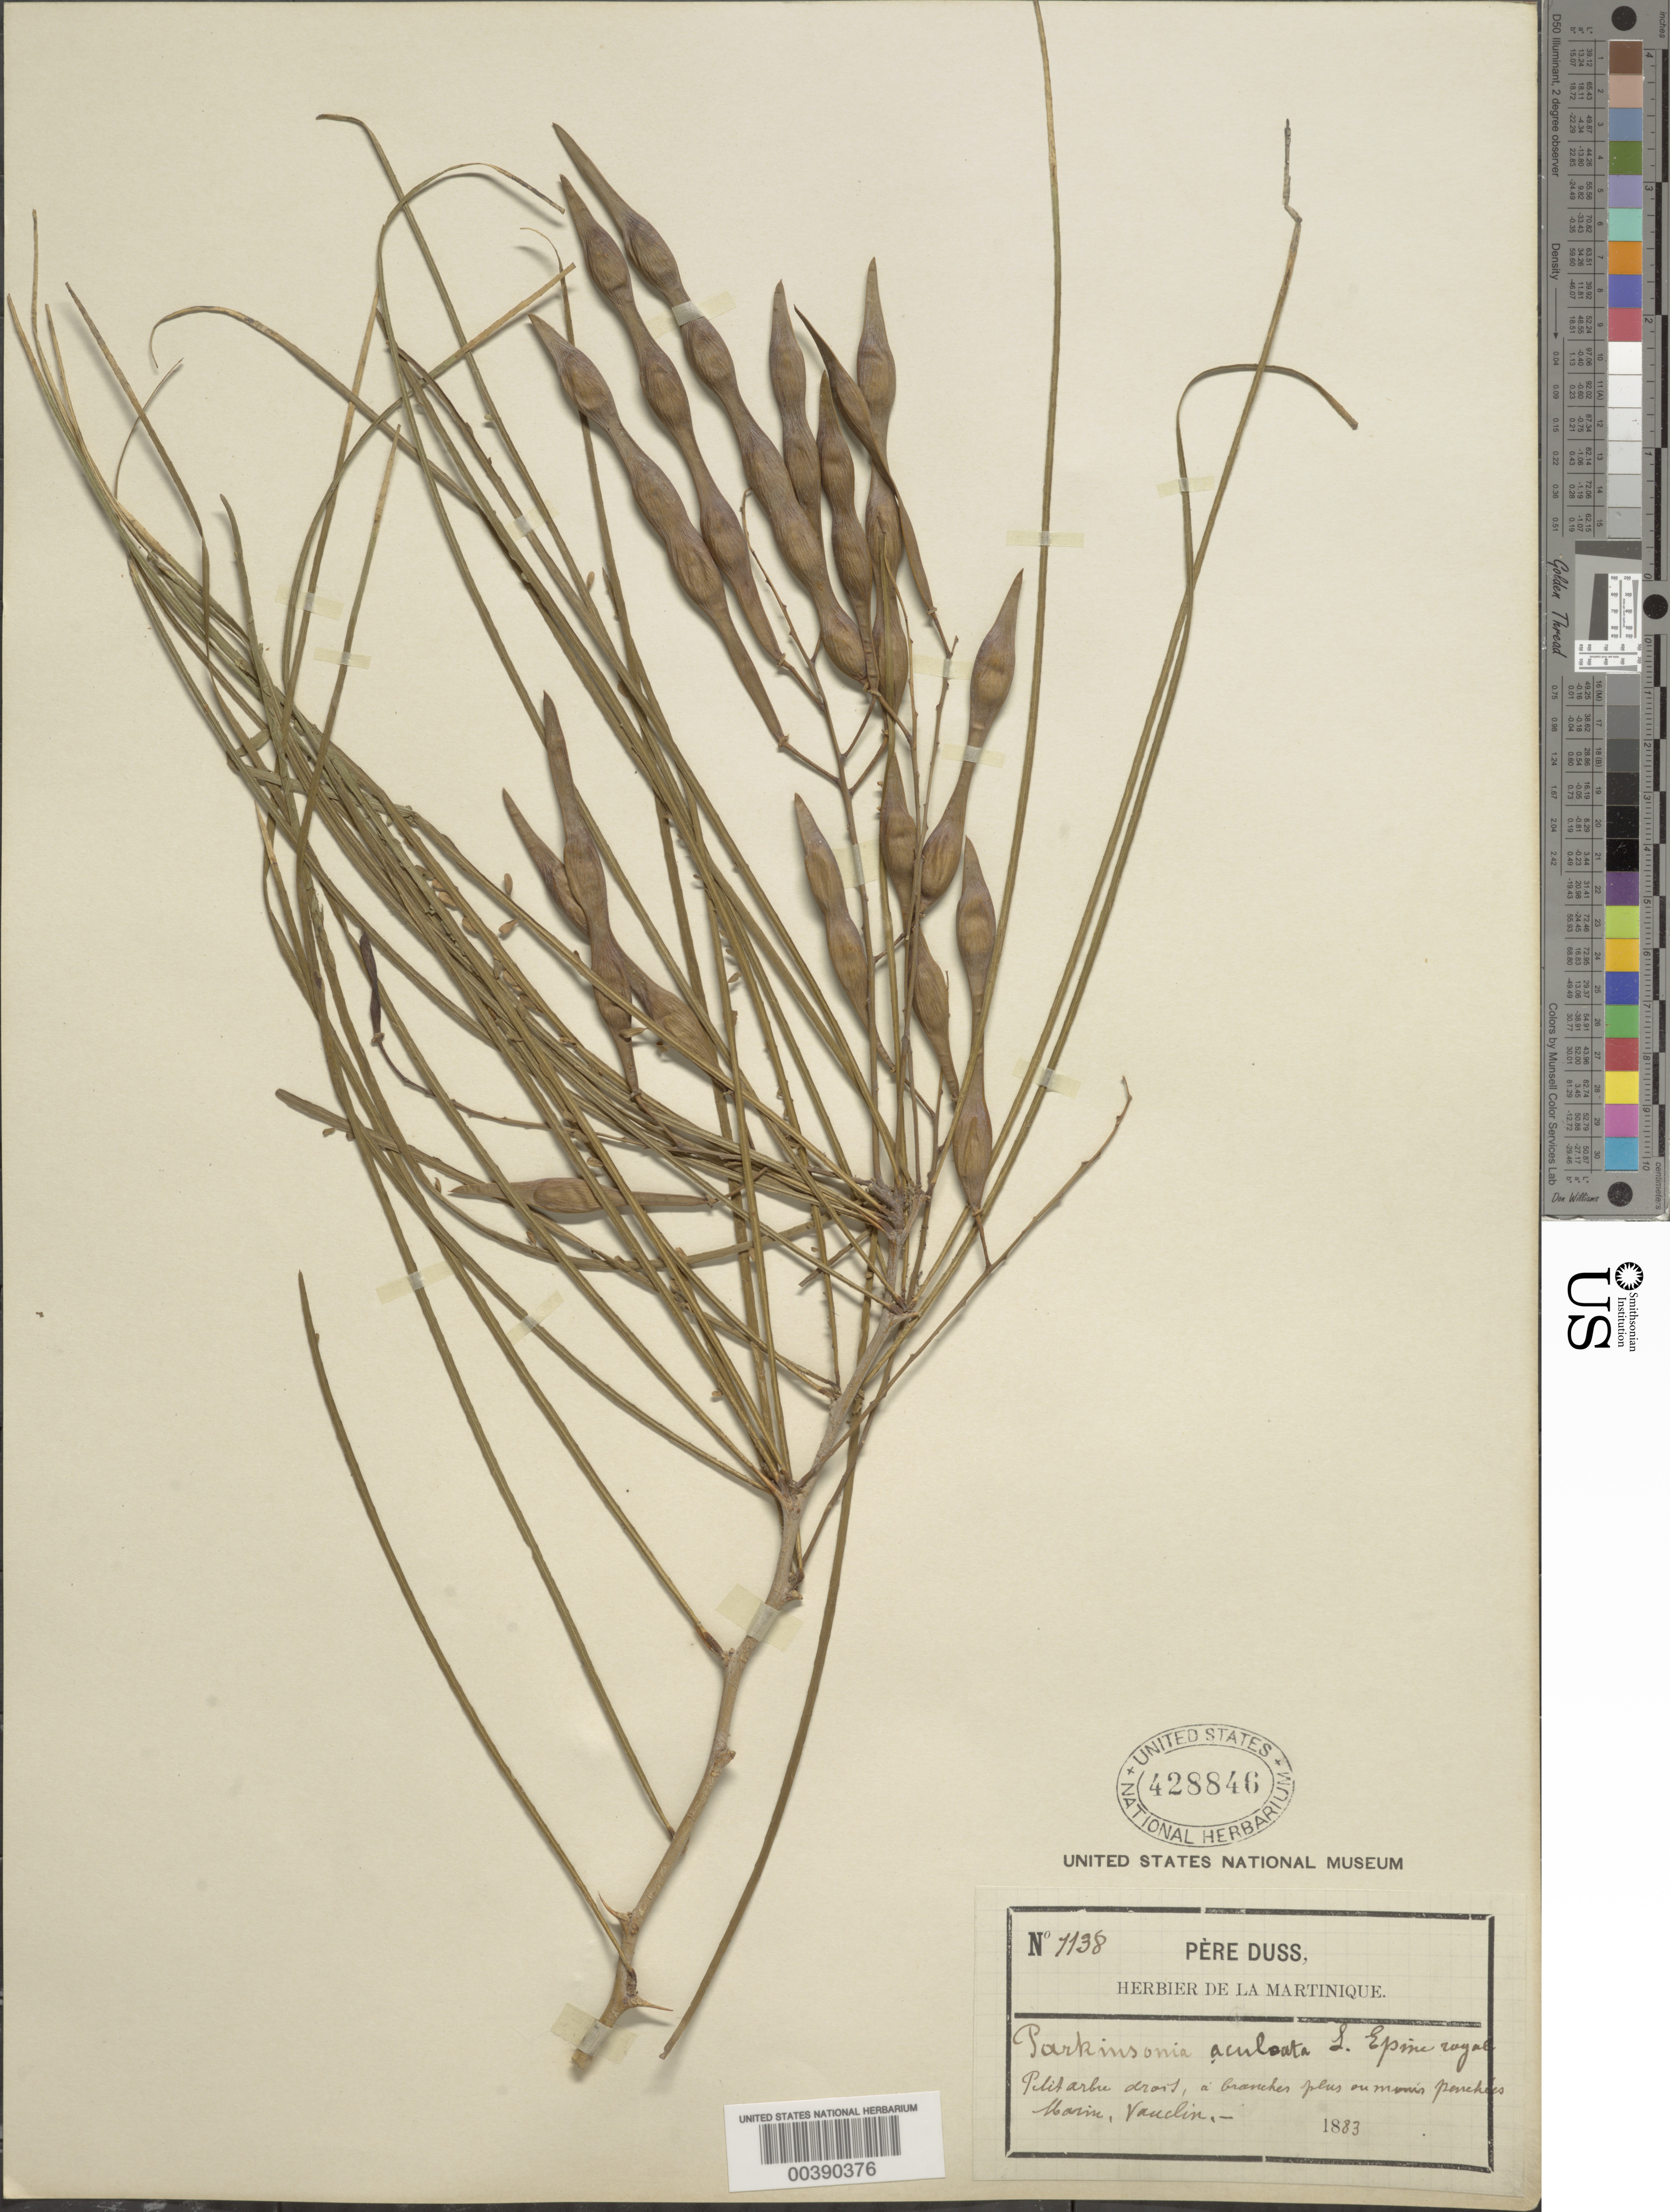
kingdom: Plantae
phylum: Tracheophyta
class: Magnoliopsida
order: Fabales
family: Fabaceae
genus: Parkinsonia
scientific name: Parkinsonia aculeata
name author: L.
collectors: Père Duss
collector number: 1138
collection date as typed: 12 Jan 1883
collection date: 1883-01-12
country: Martinique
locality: Marne, vauclin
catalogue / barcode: US 428846